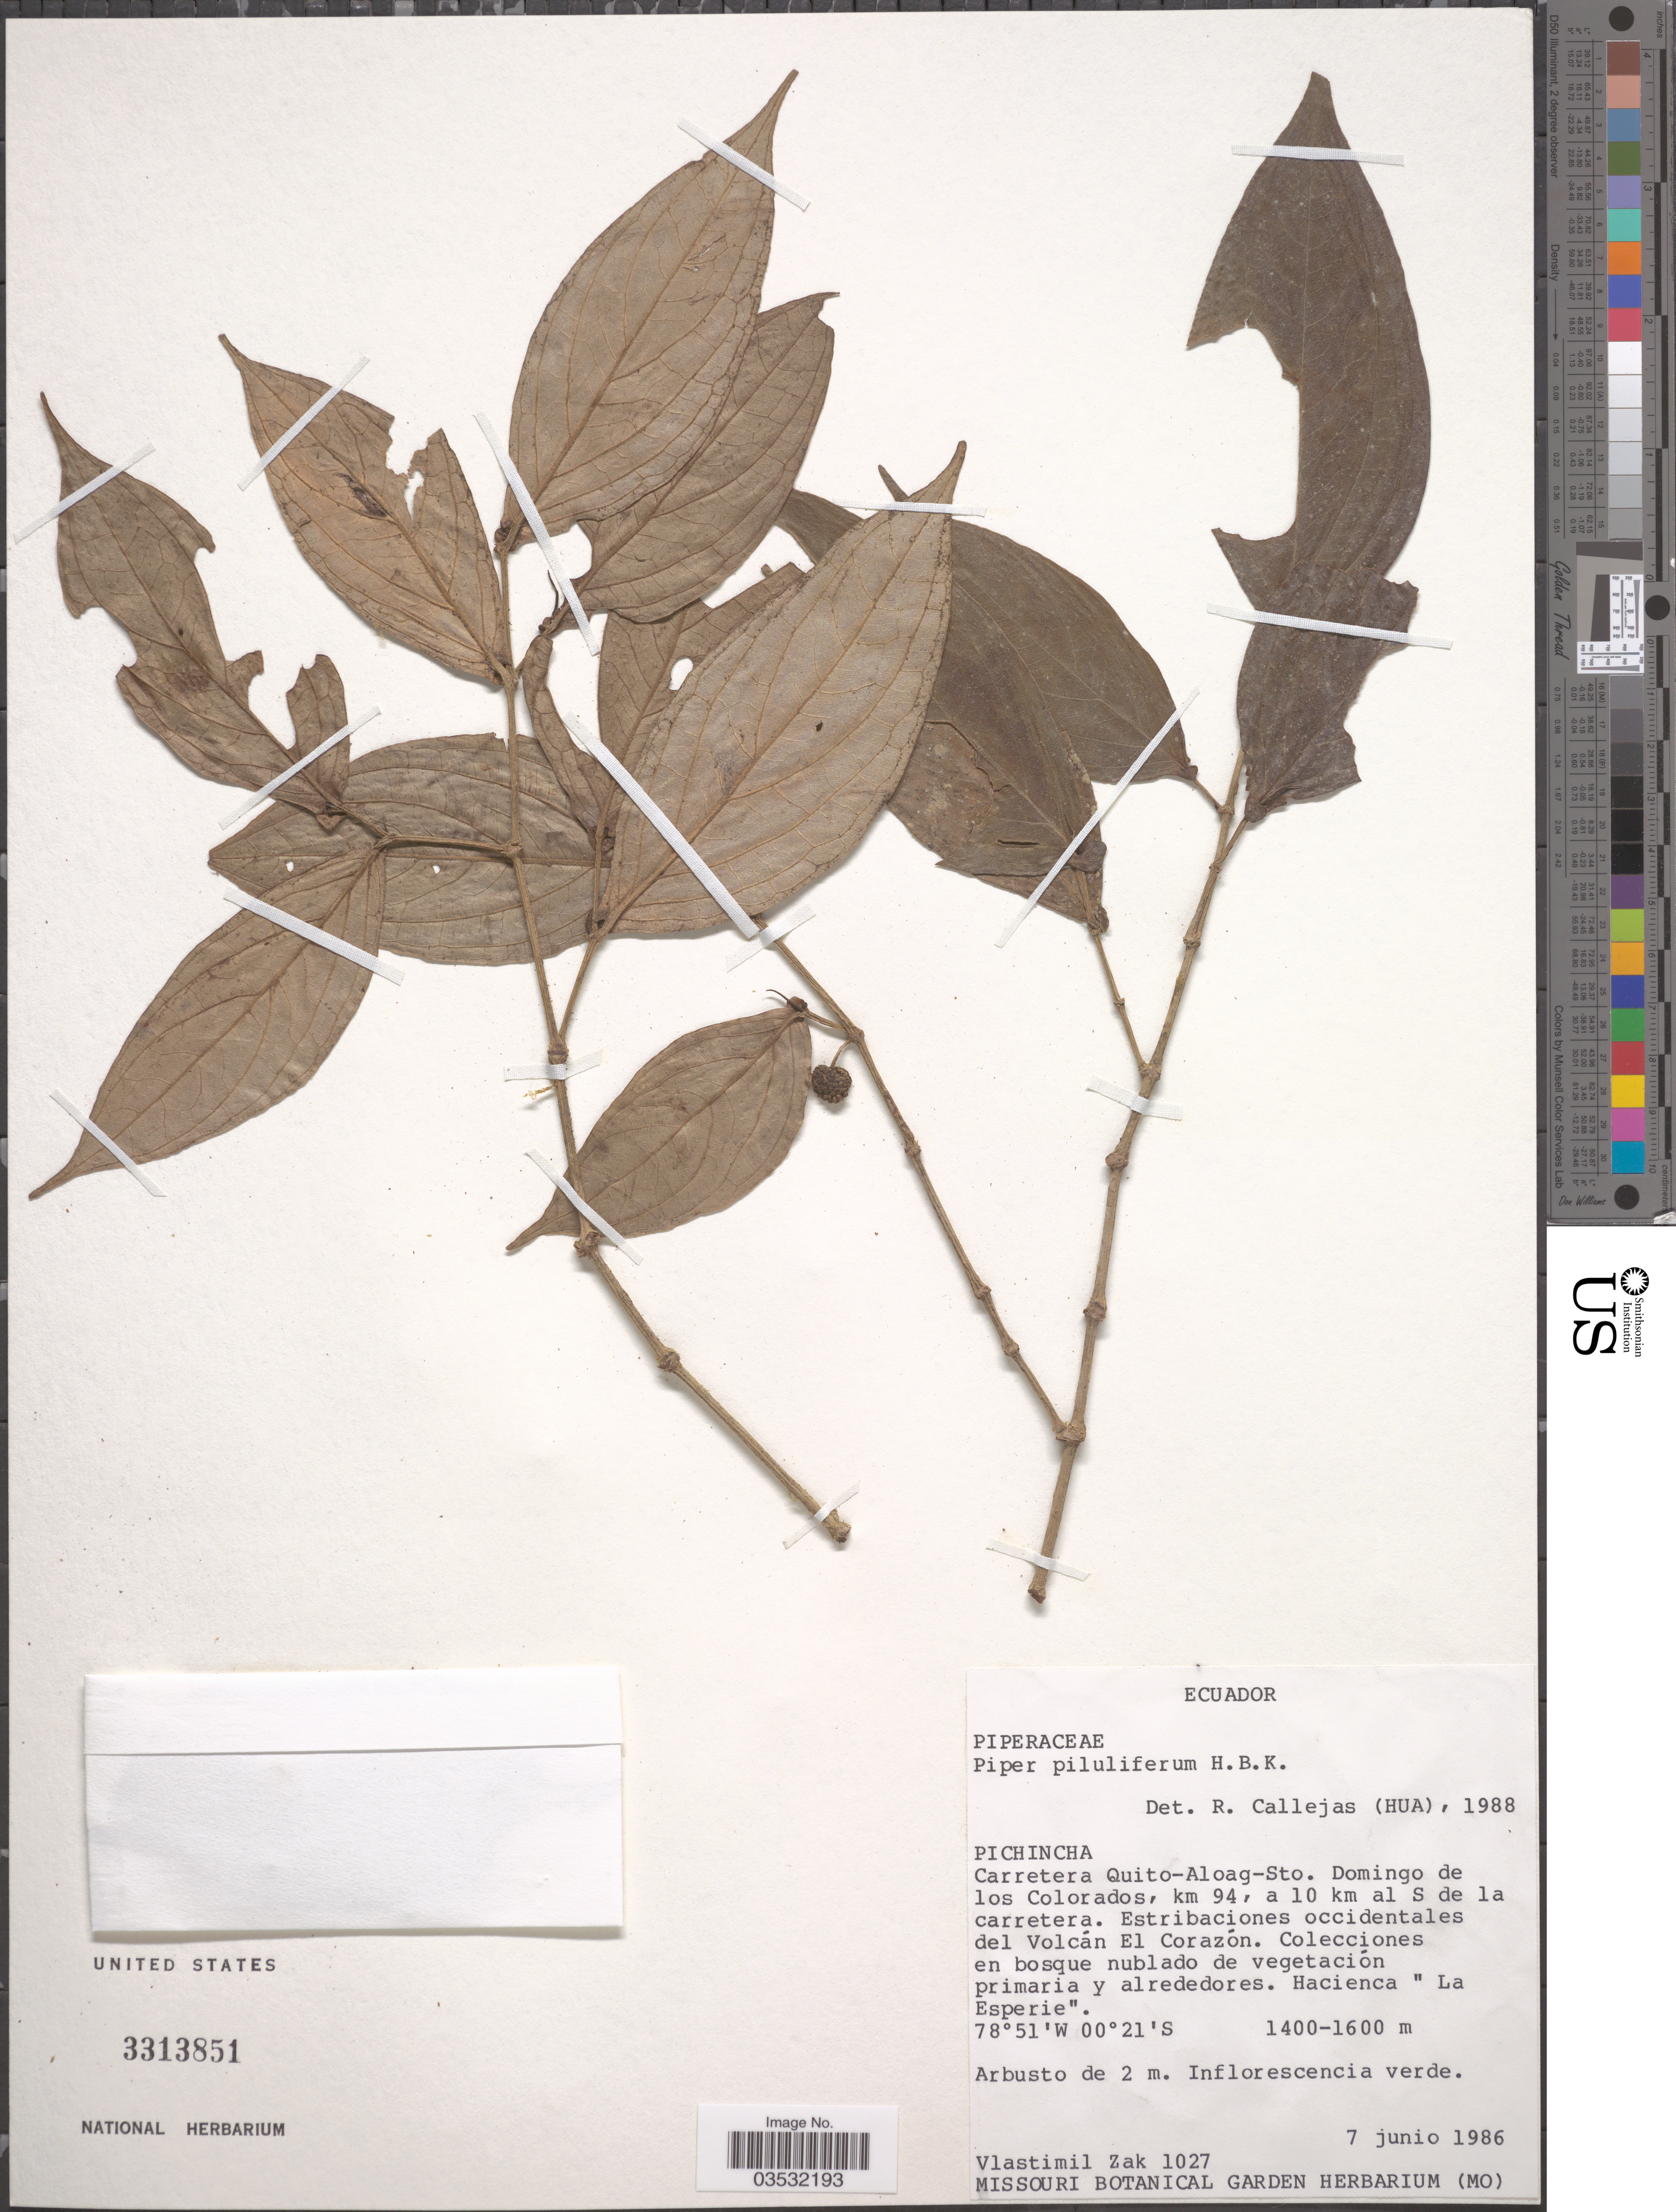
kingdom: Plantae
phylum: Tracheophyta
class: Magnoliopsida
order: Piperales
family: Piperaceae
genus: Piper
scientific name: Piper piluliferum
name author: Kunth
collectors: V. Zak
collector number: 1027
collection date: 1986-06-07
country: Ecuador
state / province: Pichincha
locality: Carretera Quito-Aloag-Sto. Domingo de los Colorados, km 94, a 10 km al S de la carretera. Estribaciones occidentales del Volcán El Corazón. Hacienda 'La Esperie'.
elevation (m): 1400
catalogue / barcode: US 3313851